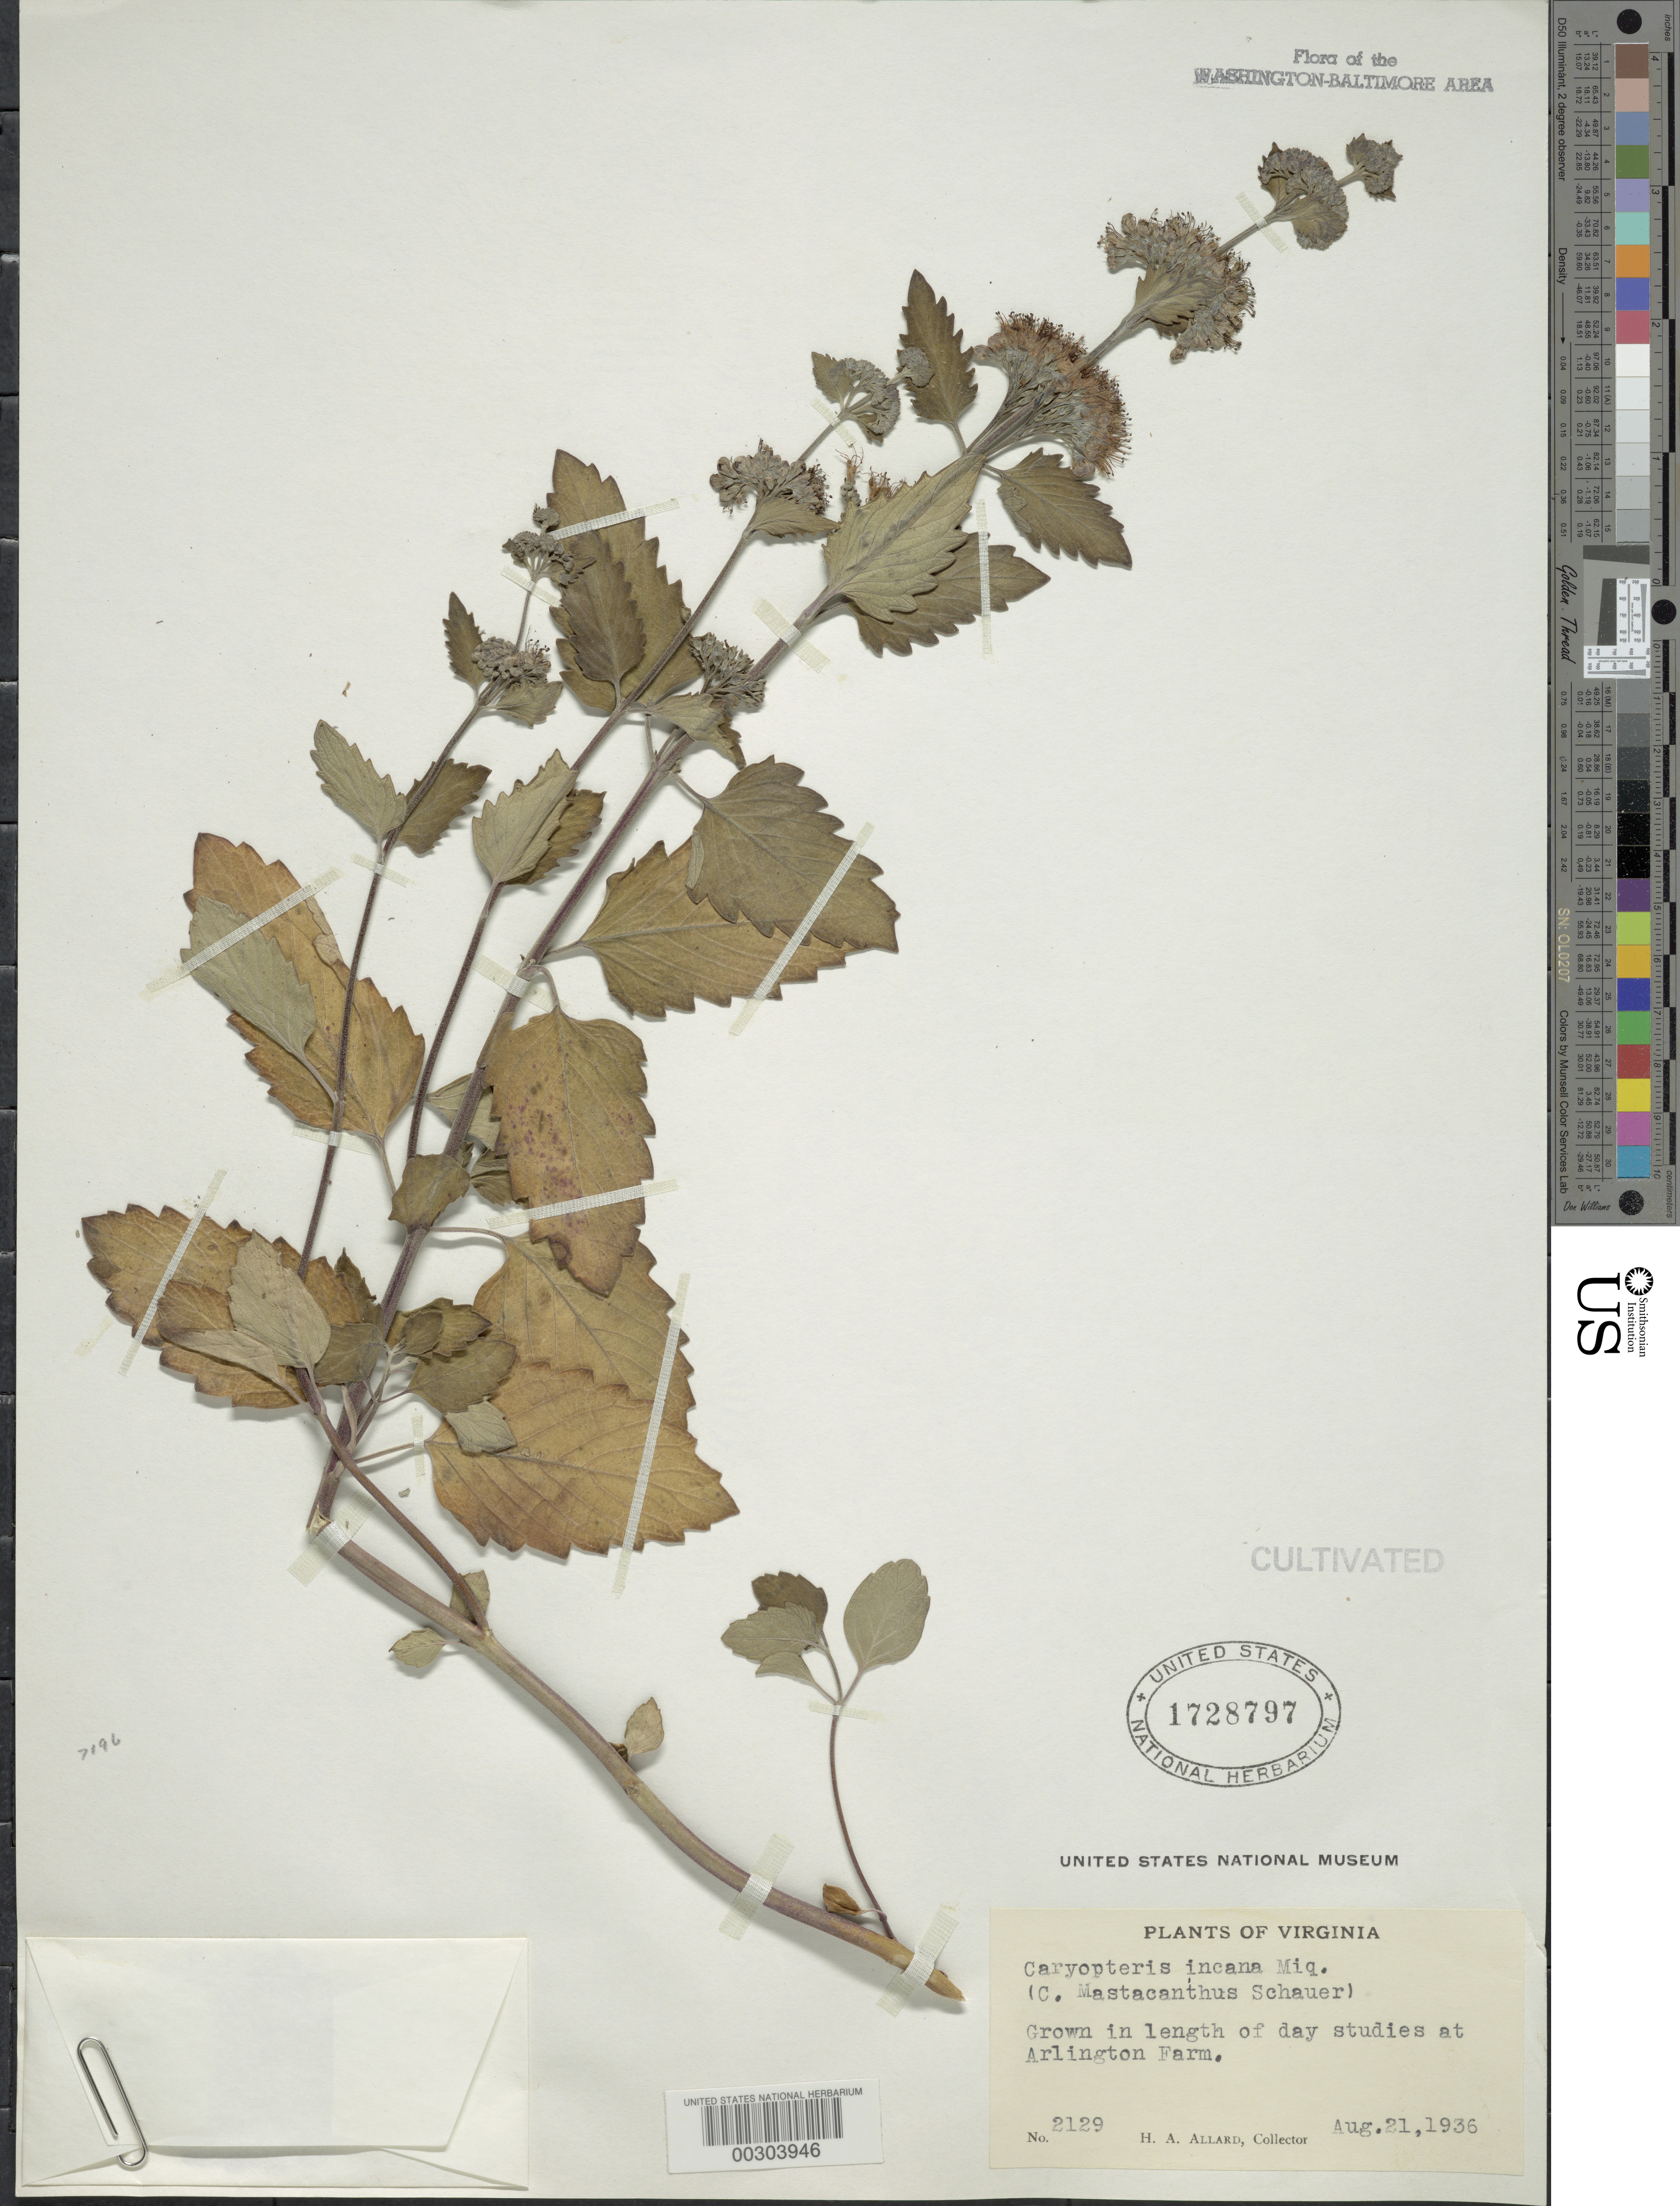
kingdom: Plantae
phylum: Tracheophyta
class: Magnoliopsida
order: Lamiales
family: Lamiaceae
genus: Caryopteris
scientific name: Caryopteris incana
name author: (Thunb. ex Houtt.) Miq.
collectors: H. A. Allard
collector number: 2129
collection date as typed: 21 Aug 1936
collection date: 1936-08-21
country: United States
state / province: Virginia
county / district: Arlington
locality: Arlington Farm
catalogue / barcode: US 1728797